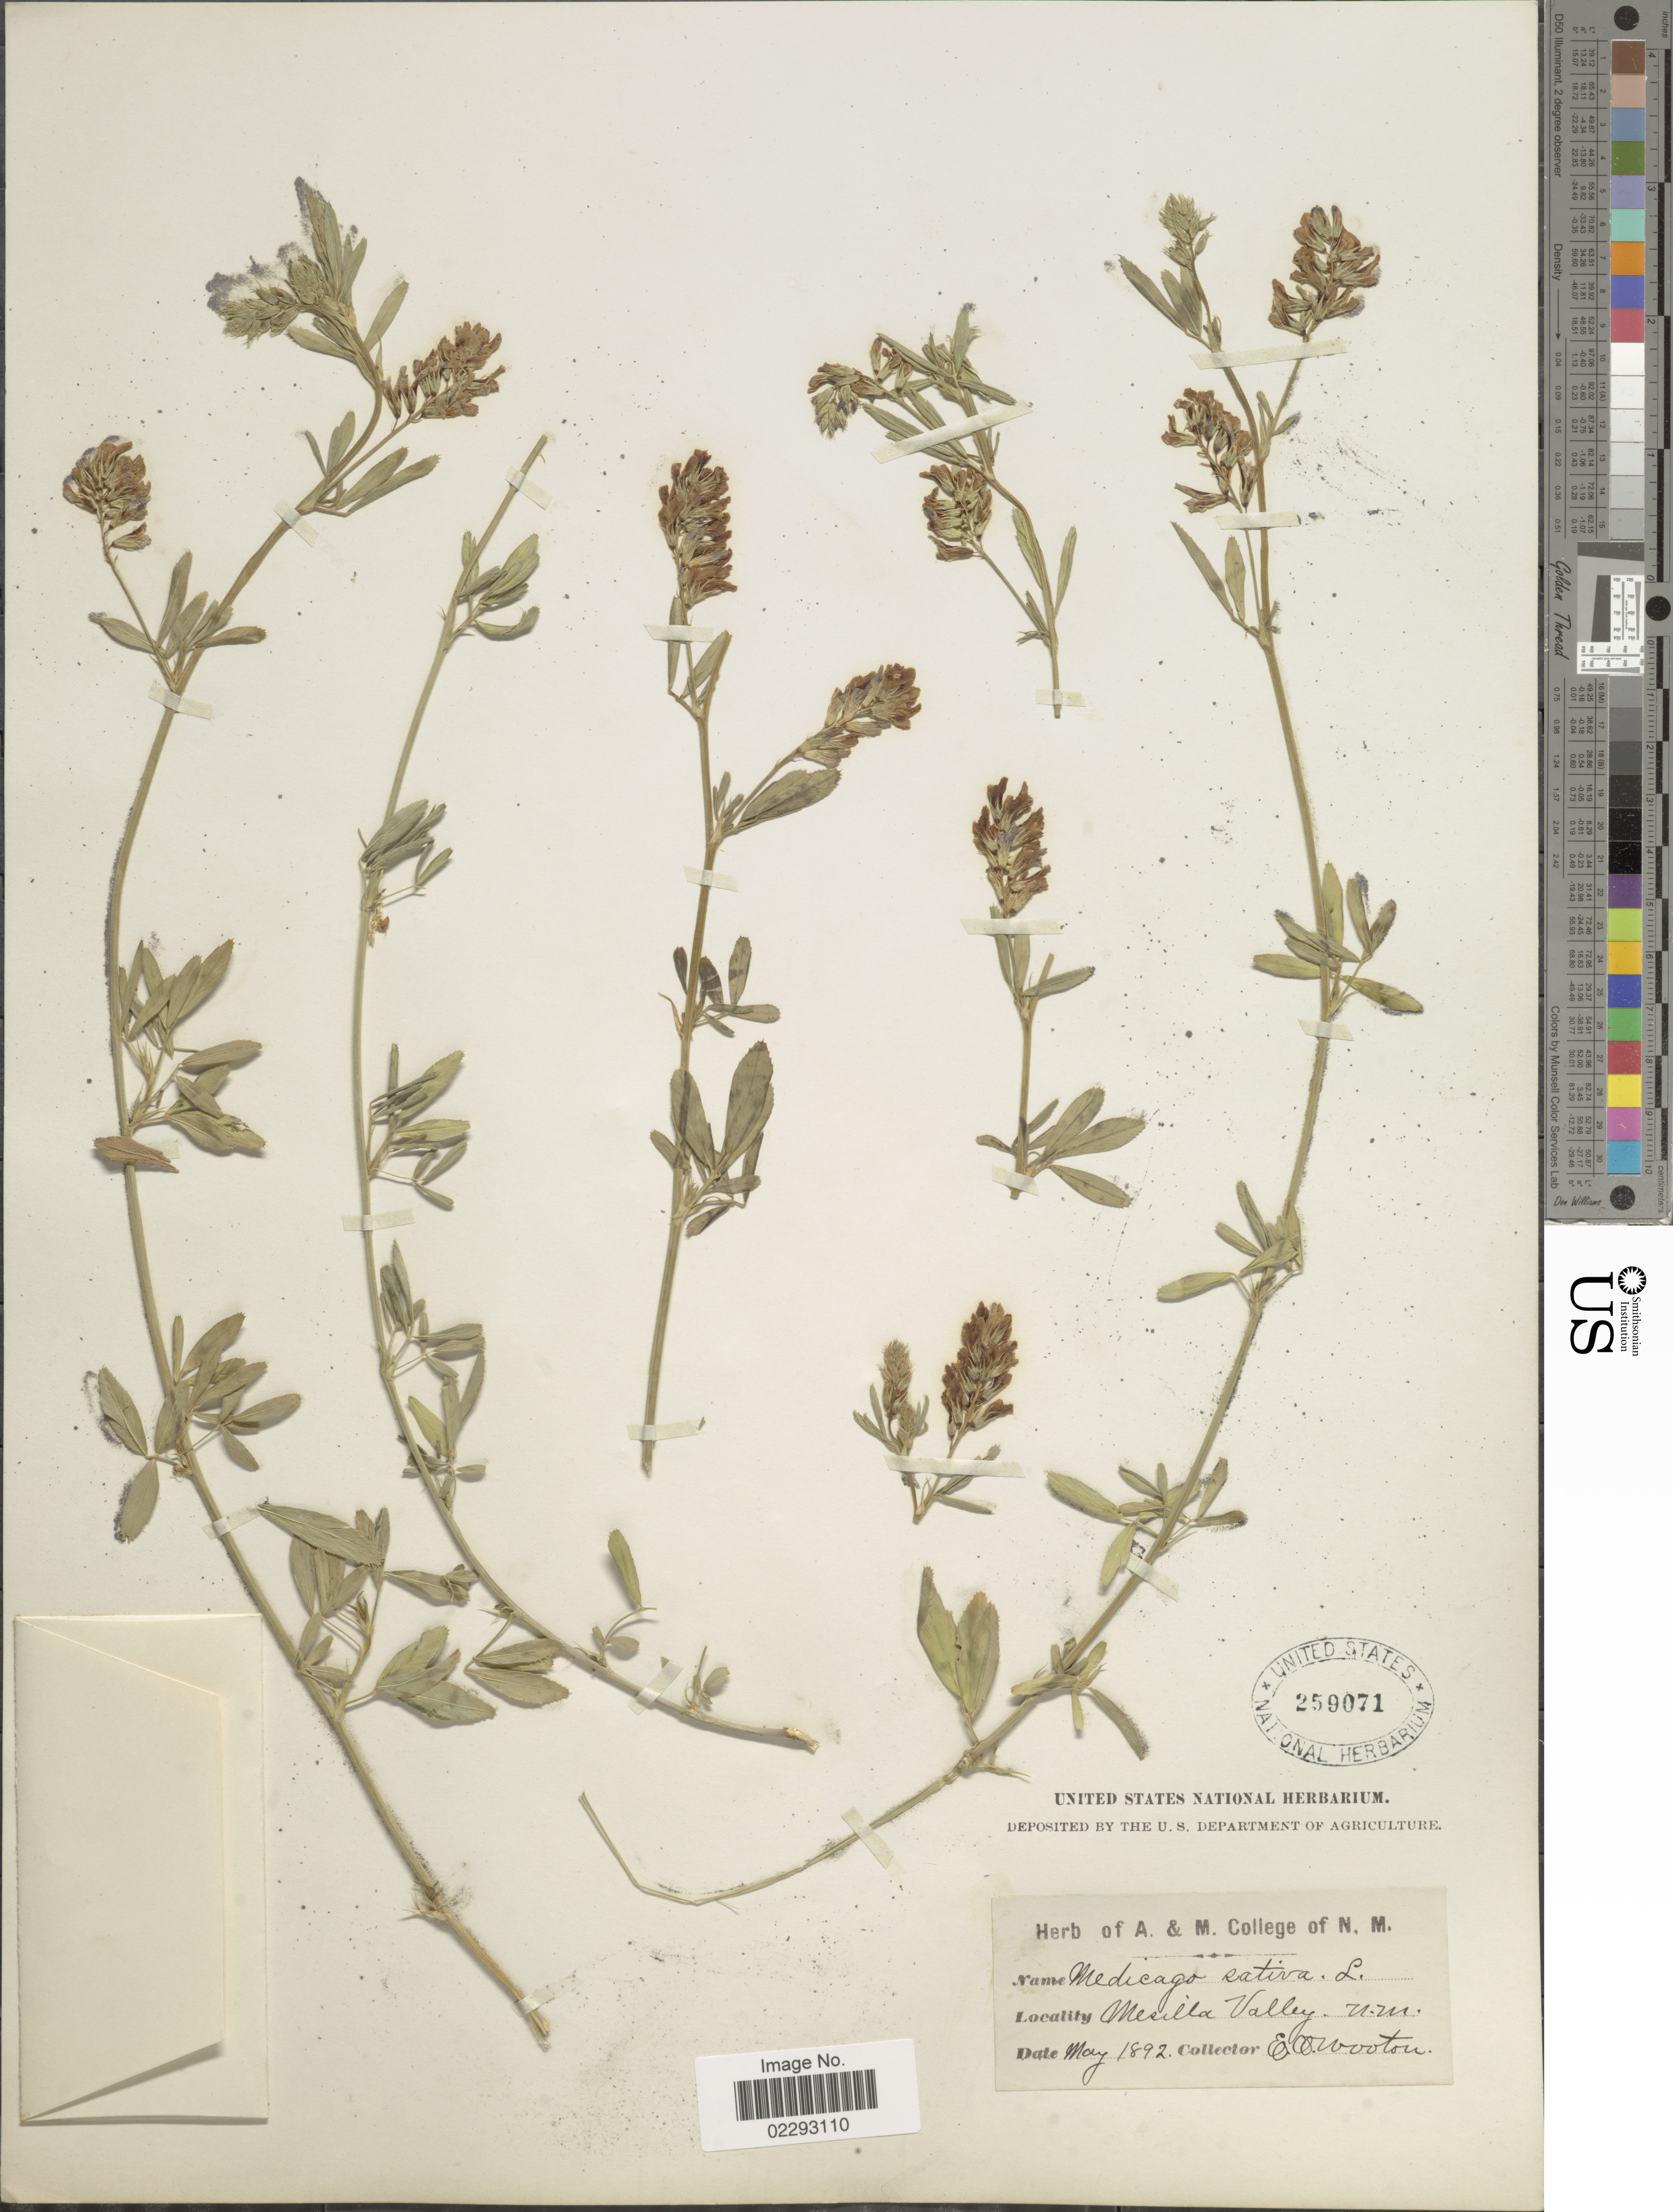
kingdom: Plantae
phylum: Tracheophyta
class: Magnoliopsida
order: Fabales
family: Fabaceae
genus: Medicago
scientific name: Medicago sativa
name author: L.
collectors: E. O. Wooton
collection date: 1892-05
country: United States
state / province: New Mexico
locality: Mesilla Valley, N. M.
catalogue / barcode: US 259071